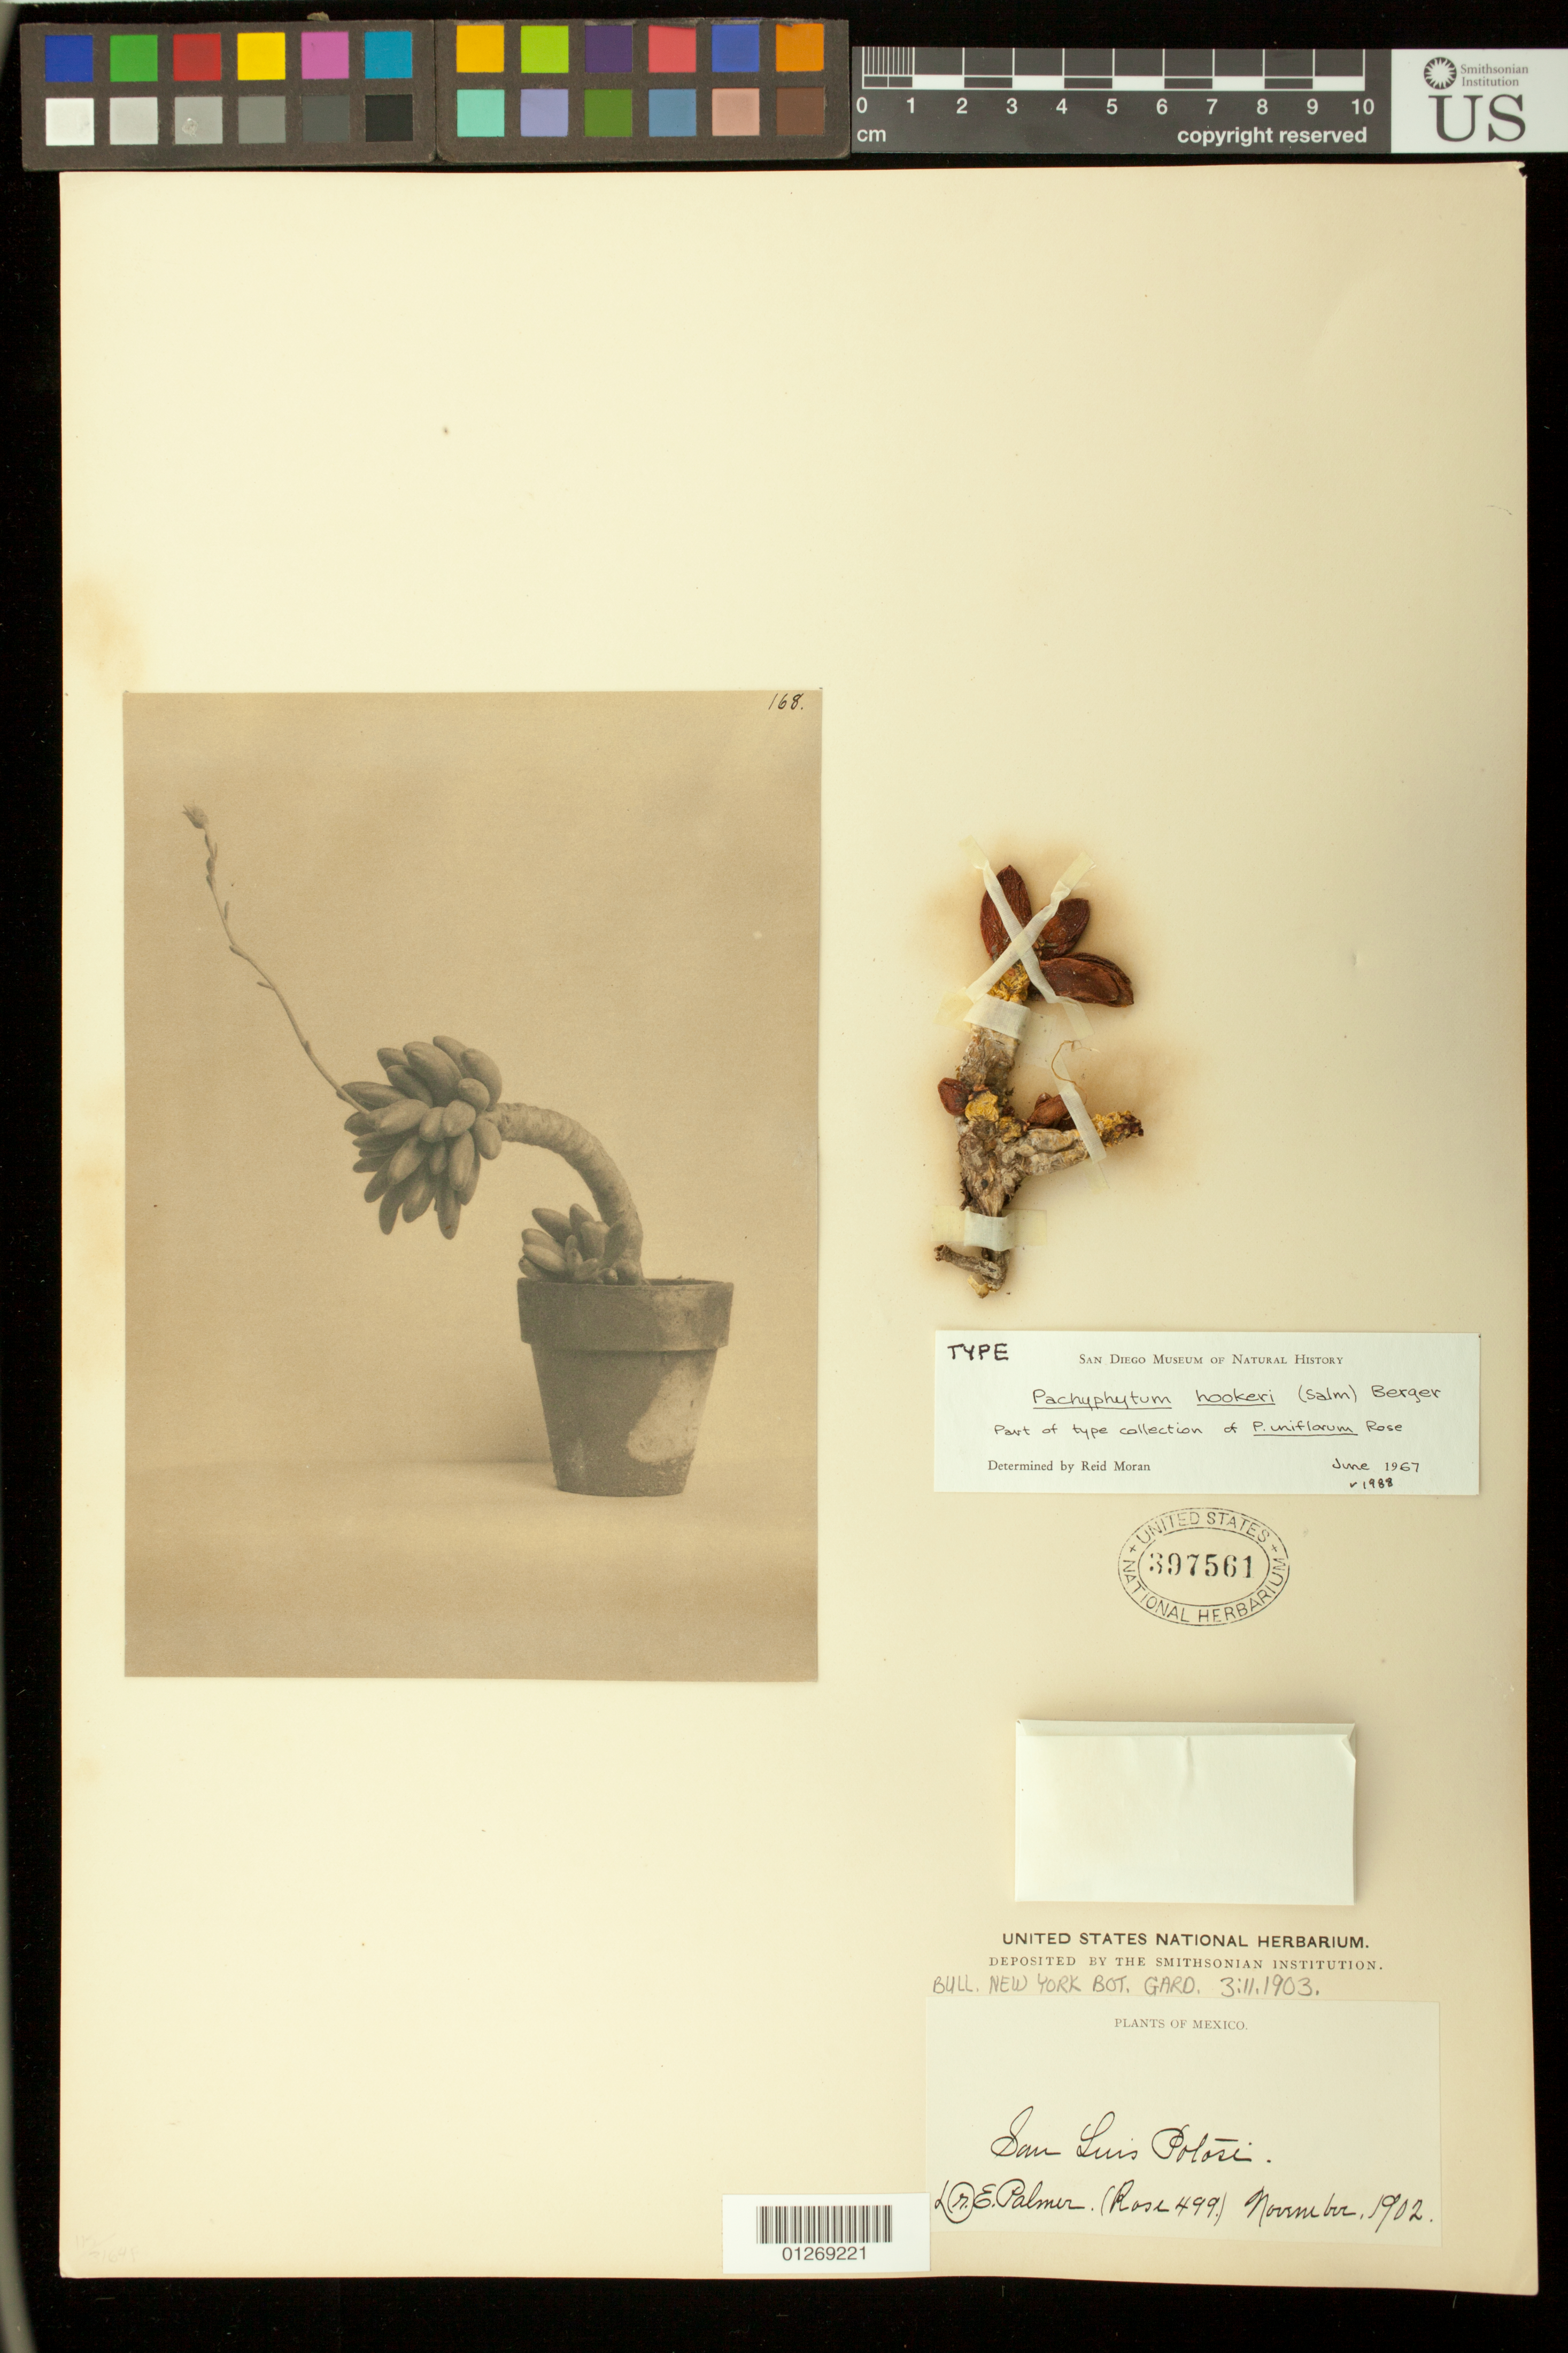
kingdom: Plantae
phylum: Tracheophyta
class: Magnoliopsida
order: Saxifragales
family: Crassulaceae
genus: Pachyphytum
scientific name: Pachyphytum uniflorum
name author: Rose in Britton & Rose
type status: Possible Type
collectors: E. Palmer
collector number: Rose 499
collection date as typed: Nov 1902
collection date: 1902-11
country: Mexico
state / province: San Luis Potosi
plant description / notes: Photo attached. Annotated as "TYPE" by R. Moran (1967, 1988); apparently made from cultivated plant, probably clonotype but dubiously type material.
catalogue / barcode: US 397561